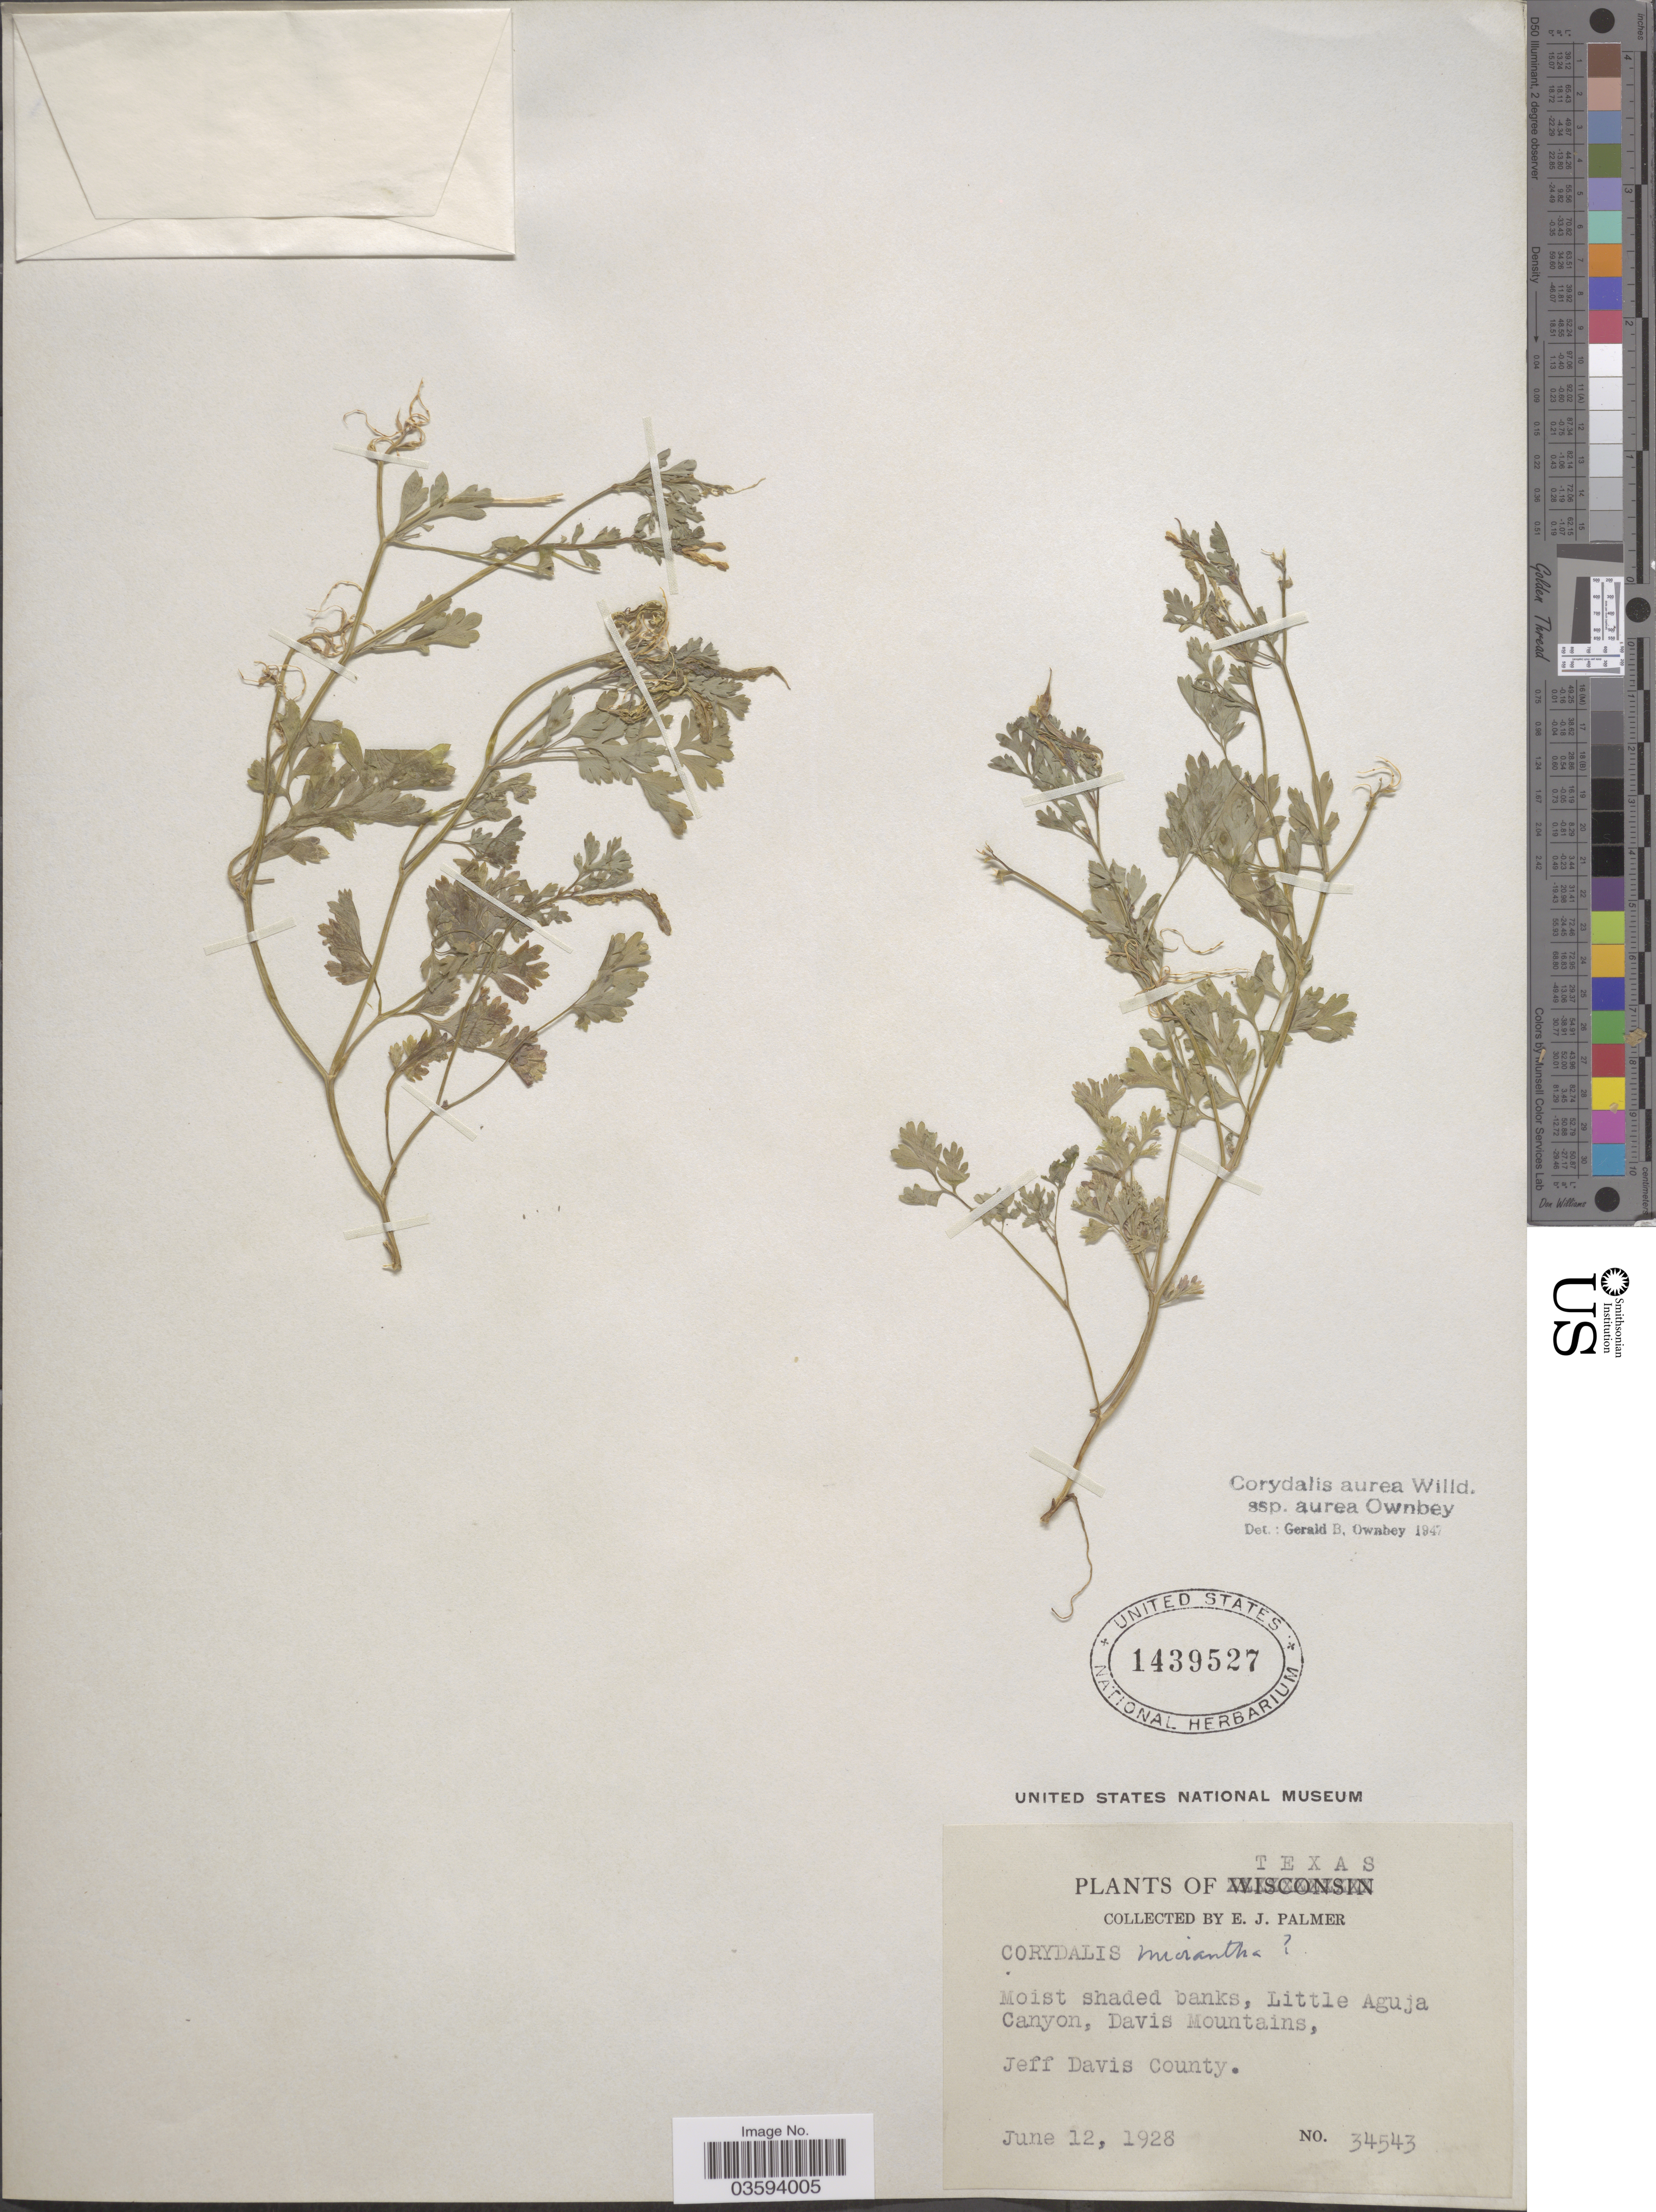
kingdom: Plantae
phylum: Tracheophyta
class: Magnoliopsida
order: Ranunculales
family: Papaveraceae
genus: Corydalis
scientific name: Corydalis aurea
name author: Willd.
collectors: E. J. Palmer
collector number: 34543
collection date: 1928-06-12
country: United States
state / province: Texas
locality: Moist shaded banks, Little Aguja Canyon, Davis Mountains, Jeff Davis County.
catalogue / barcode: US 1439527